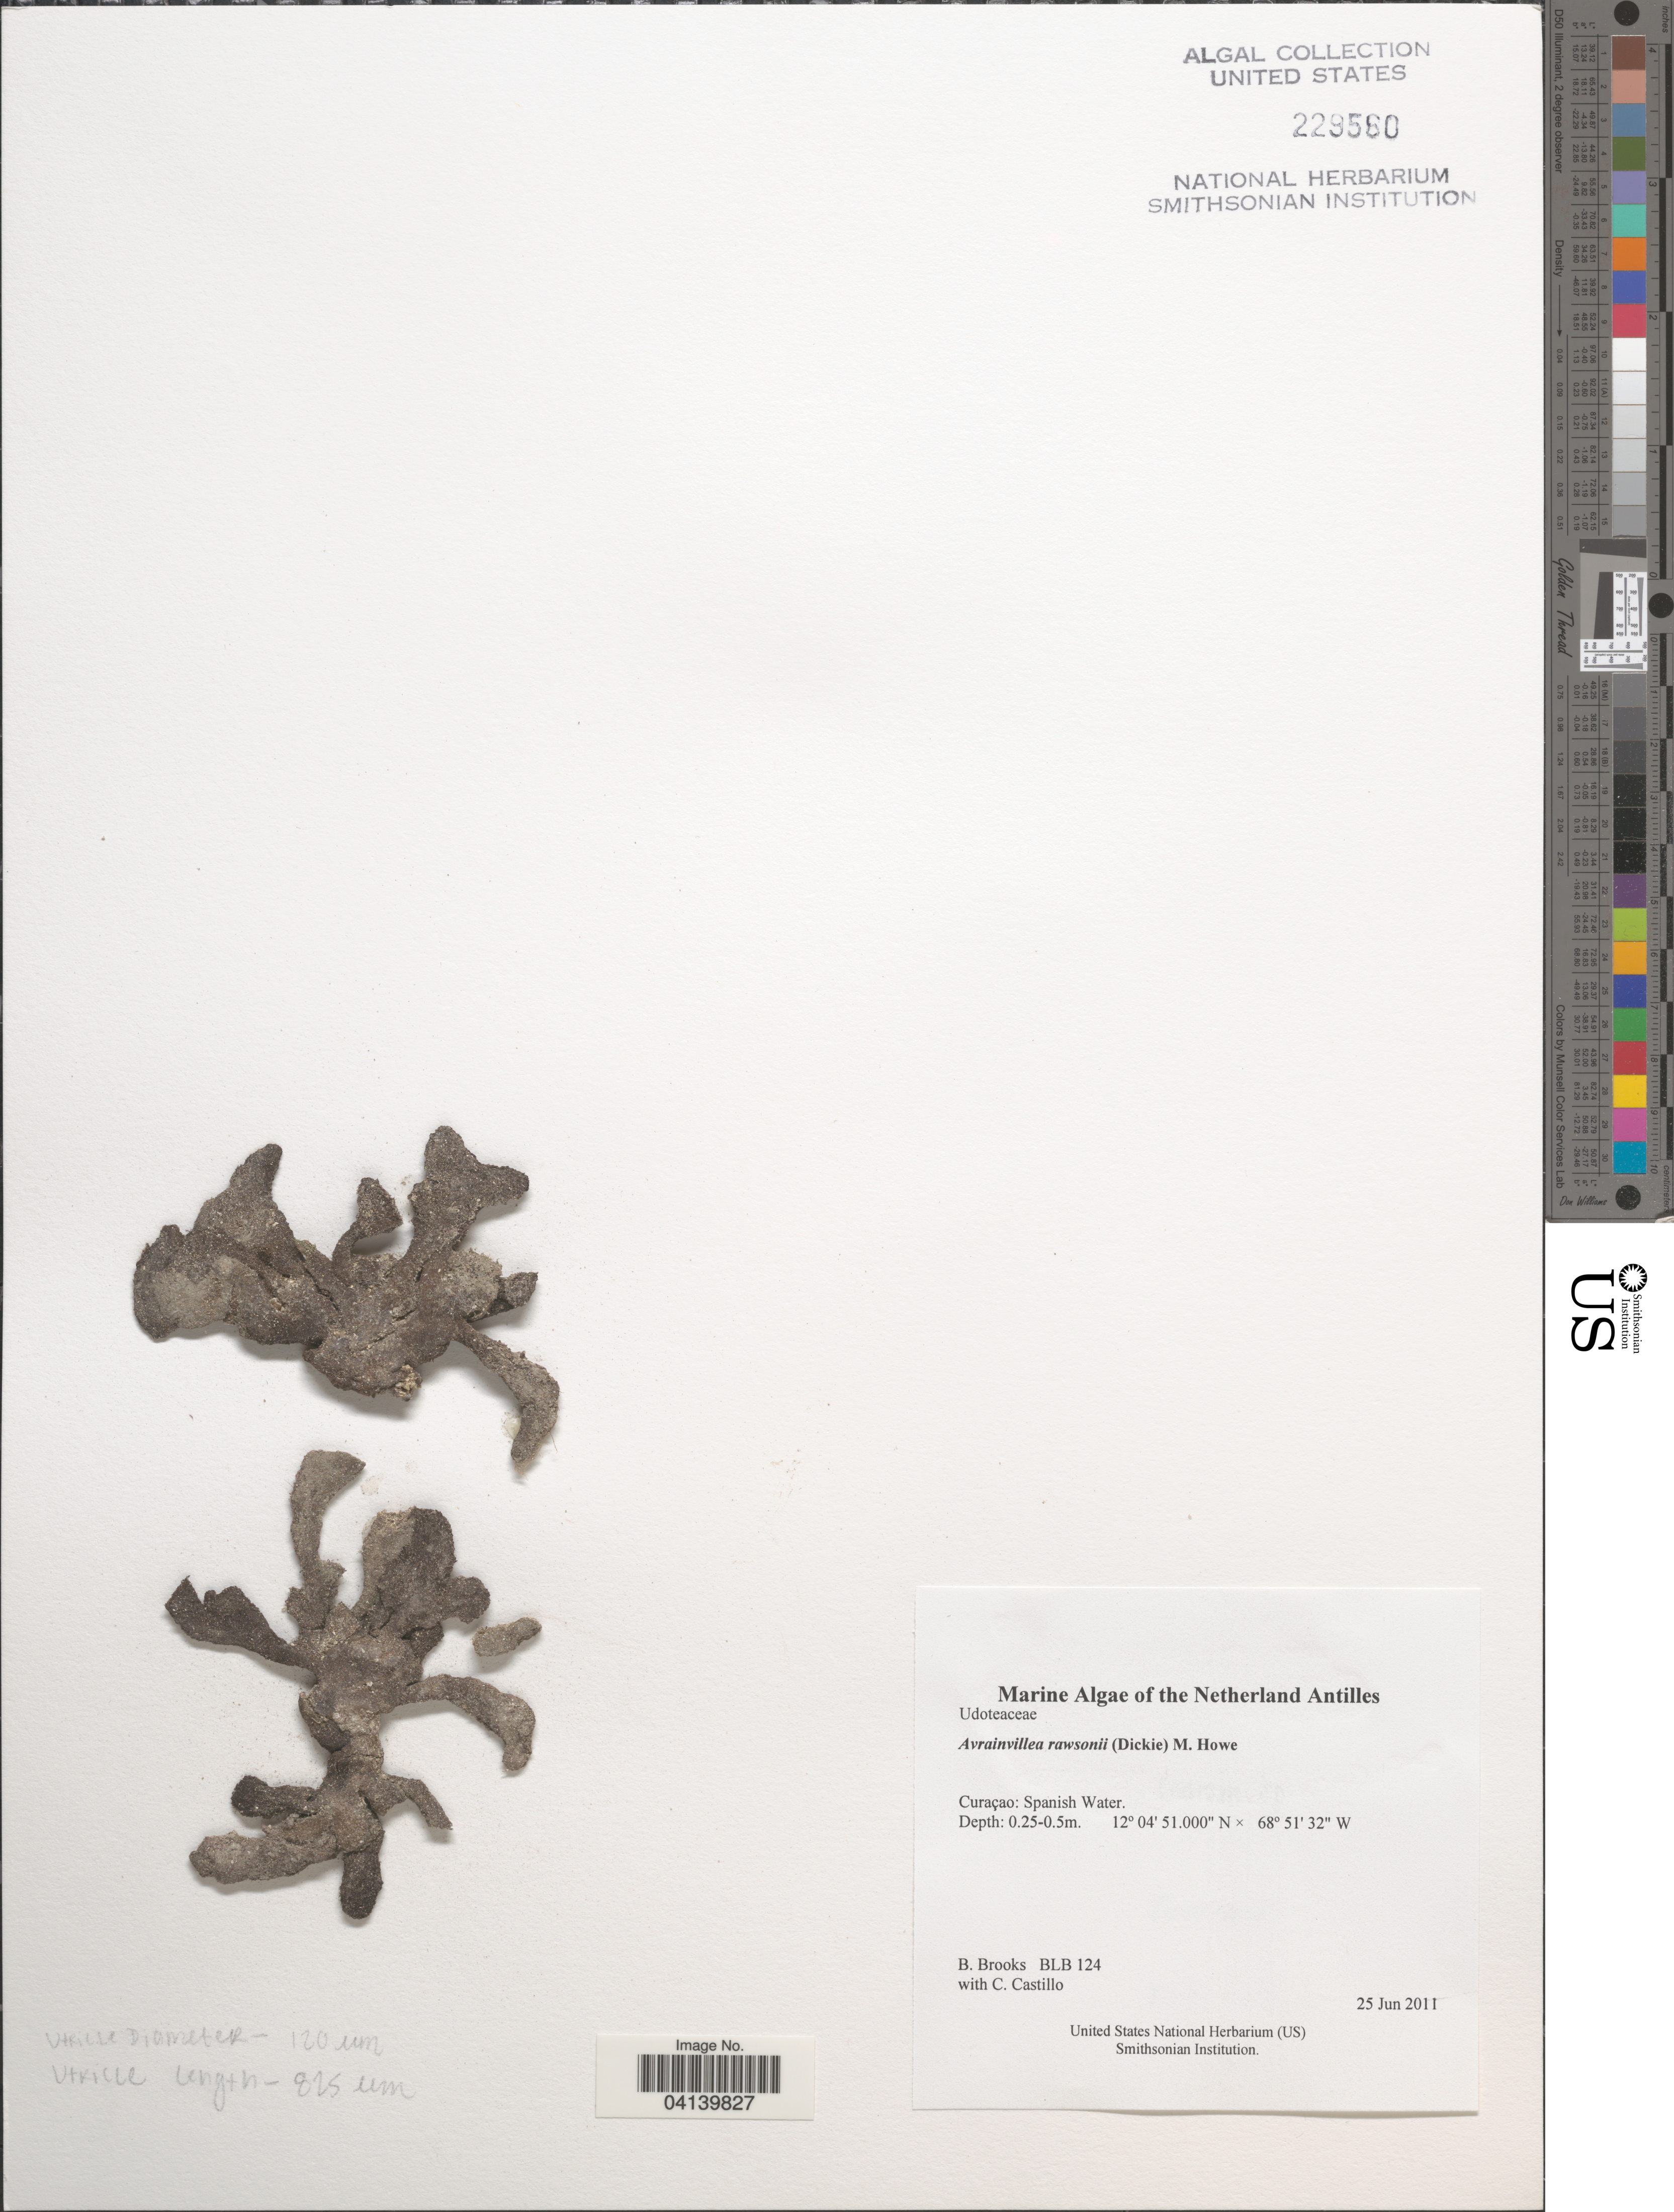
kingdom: Plantae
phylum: Chlorophyta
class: Ulvophyceae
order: Bryopsidales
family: Dichotomosiphonaceae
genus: Avrainvillea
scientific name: Avrainvillea rawsonii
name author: (Dickie) M. Howe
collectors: B. Brooks & C. Castillo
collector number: BLB 124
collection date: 2011-06-25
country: Curaçao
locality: The Netherland Antilles. Spanish Water.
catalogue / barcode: US 229560